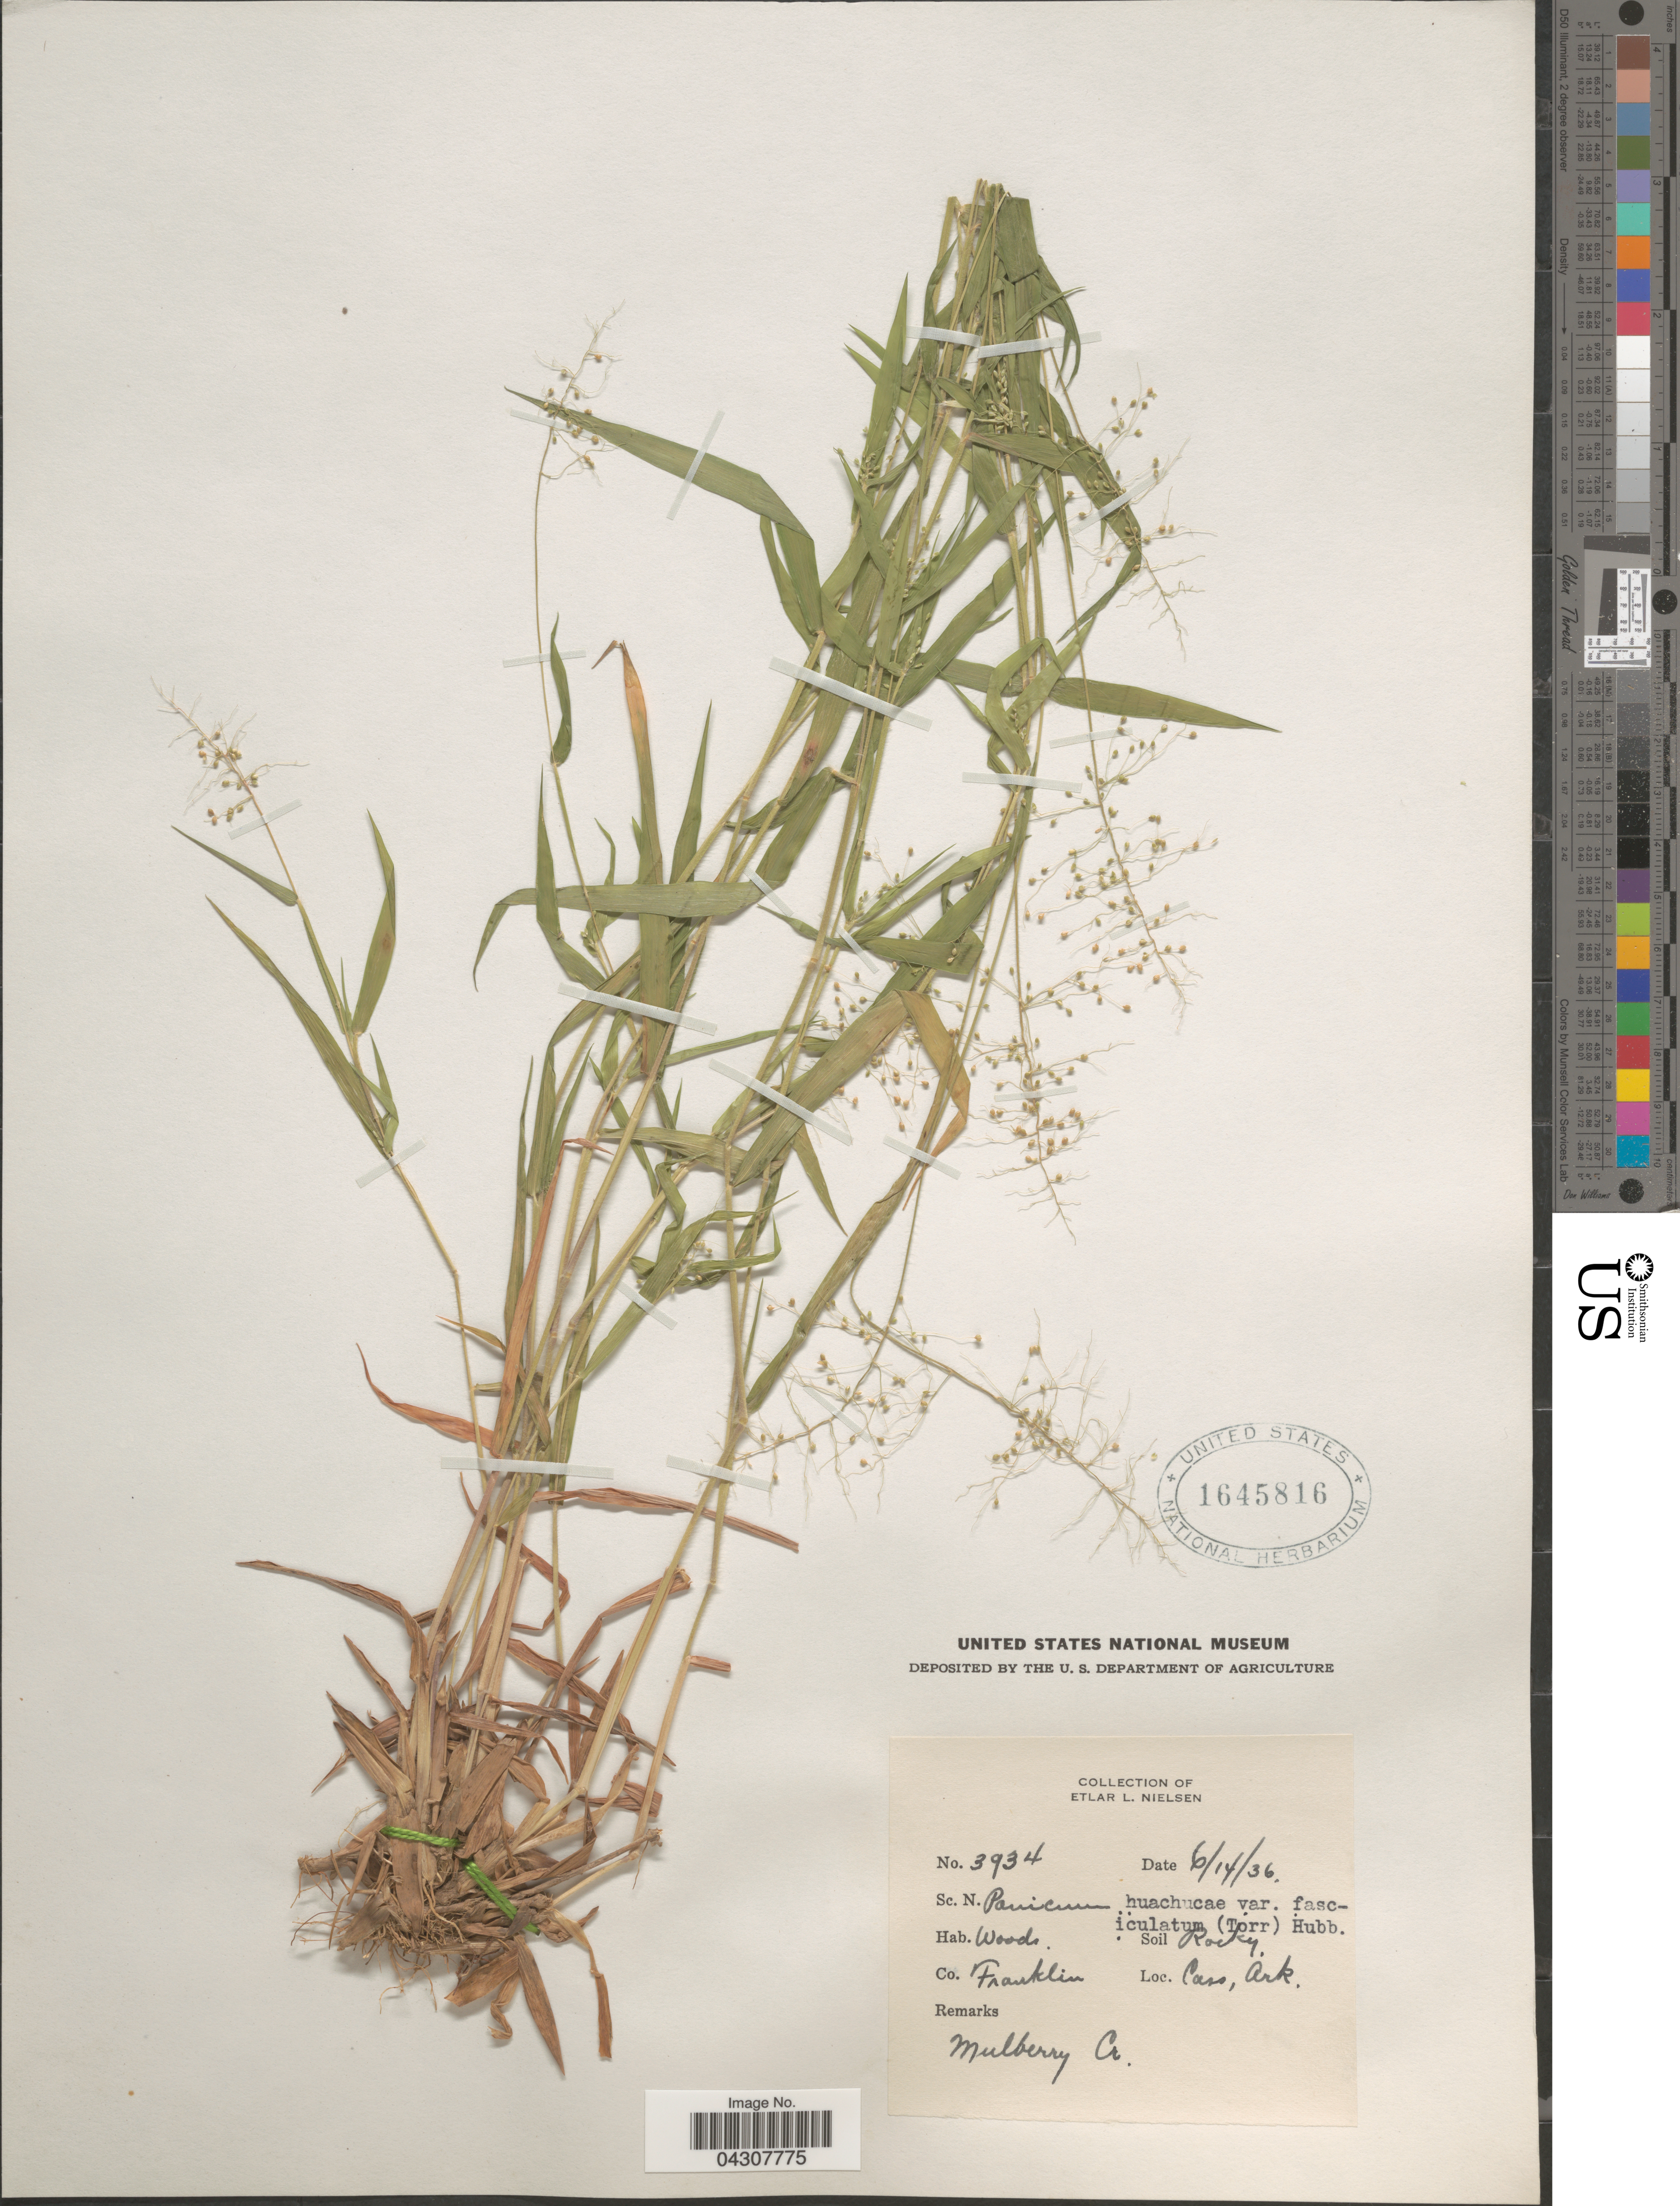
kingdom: Plantae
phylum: Tracheophyta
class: Liliopsida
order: Poales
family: Poaceae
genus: Dichanthelium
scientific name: Dichanthelium acuminatum var. acuminatum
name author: (Sw.) Gould & C.A. Clark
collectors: E. L. Nielsen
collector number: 3934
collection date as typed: Transcribed d/m/y: 14/6/36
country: United States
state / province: Arkansas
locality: Co. Franklin. Cass. Mulberry Cr.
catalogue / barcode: US 1645816